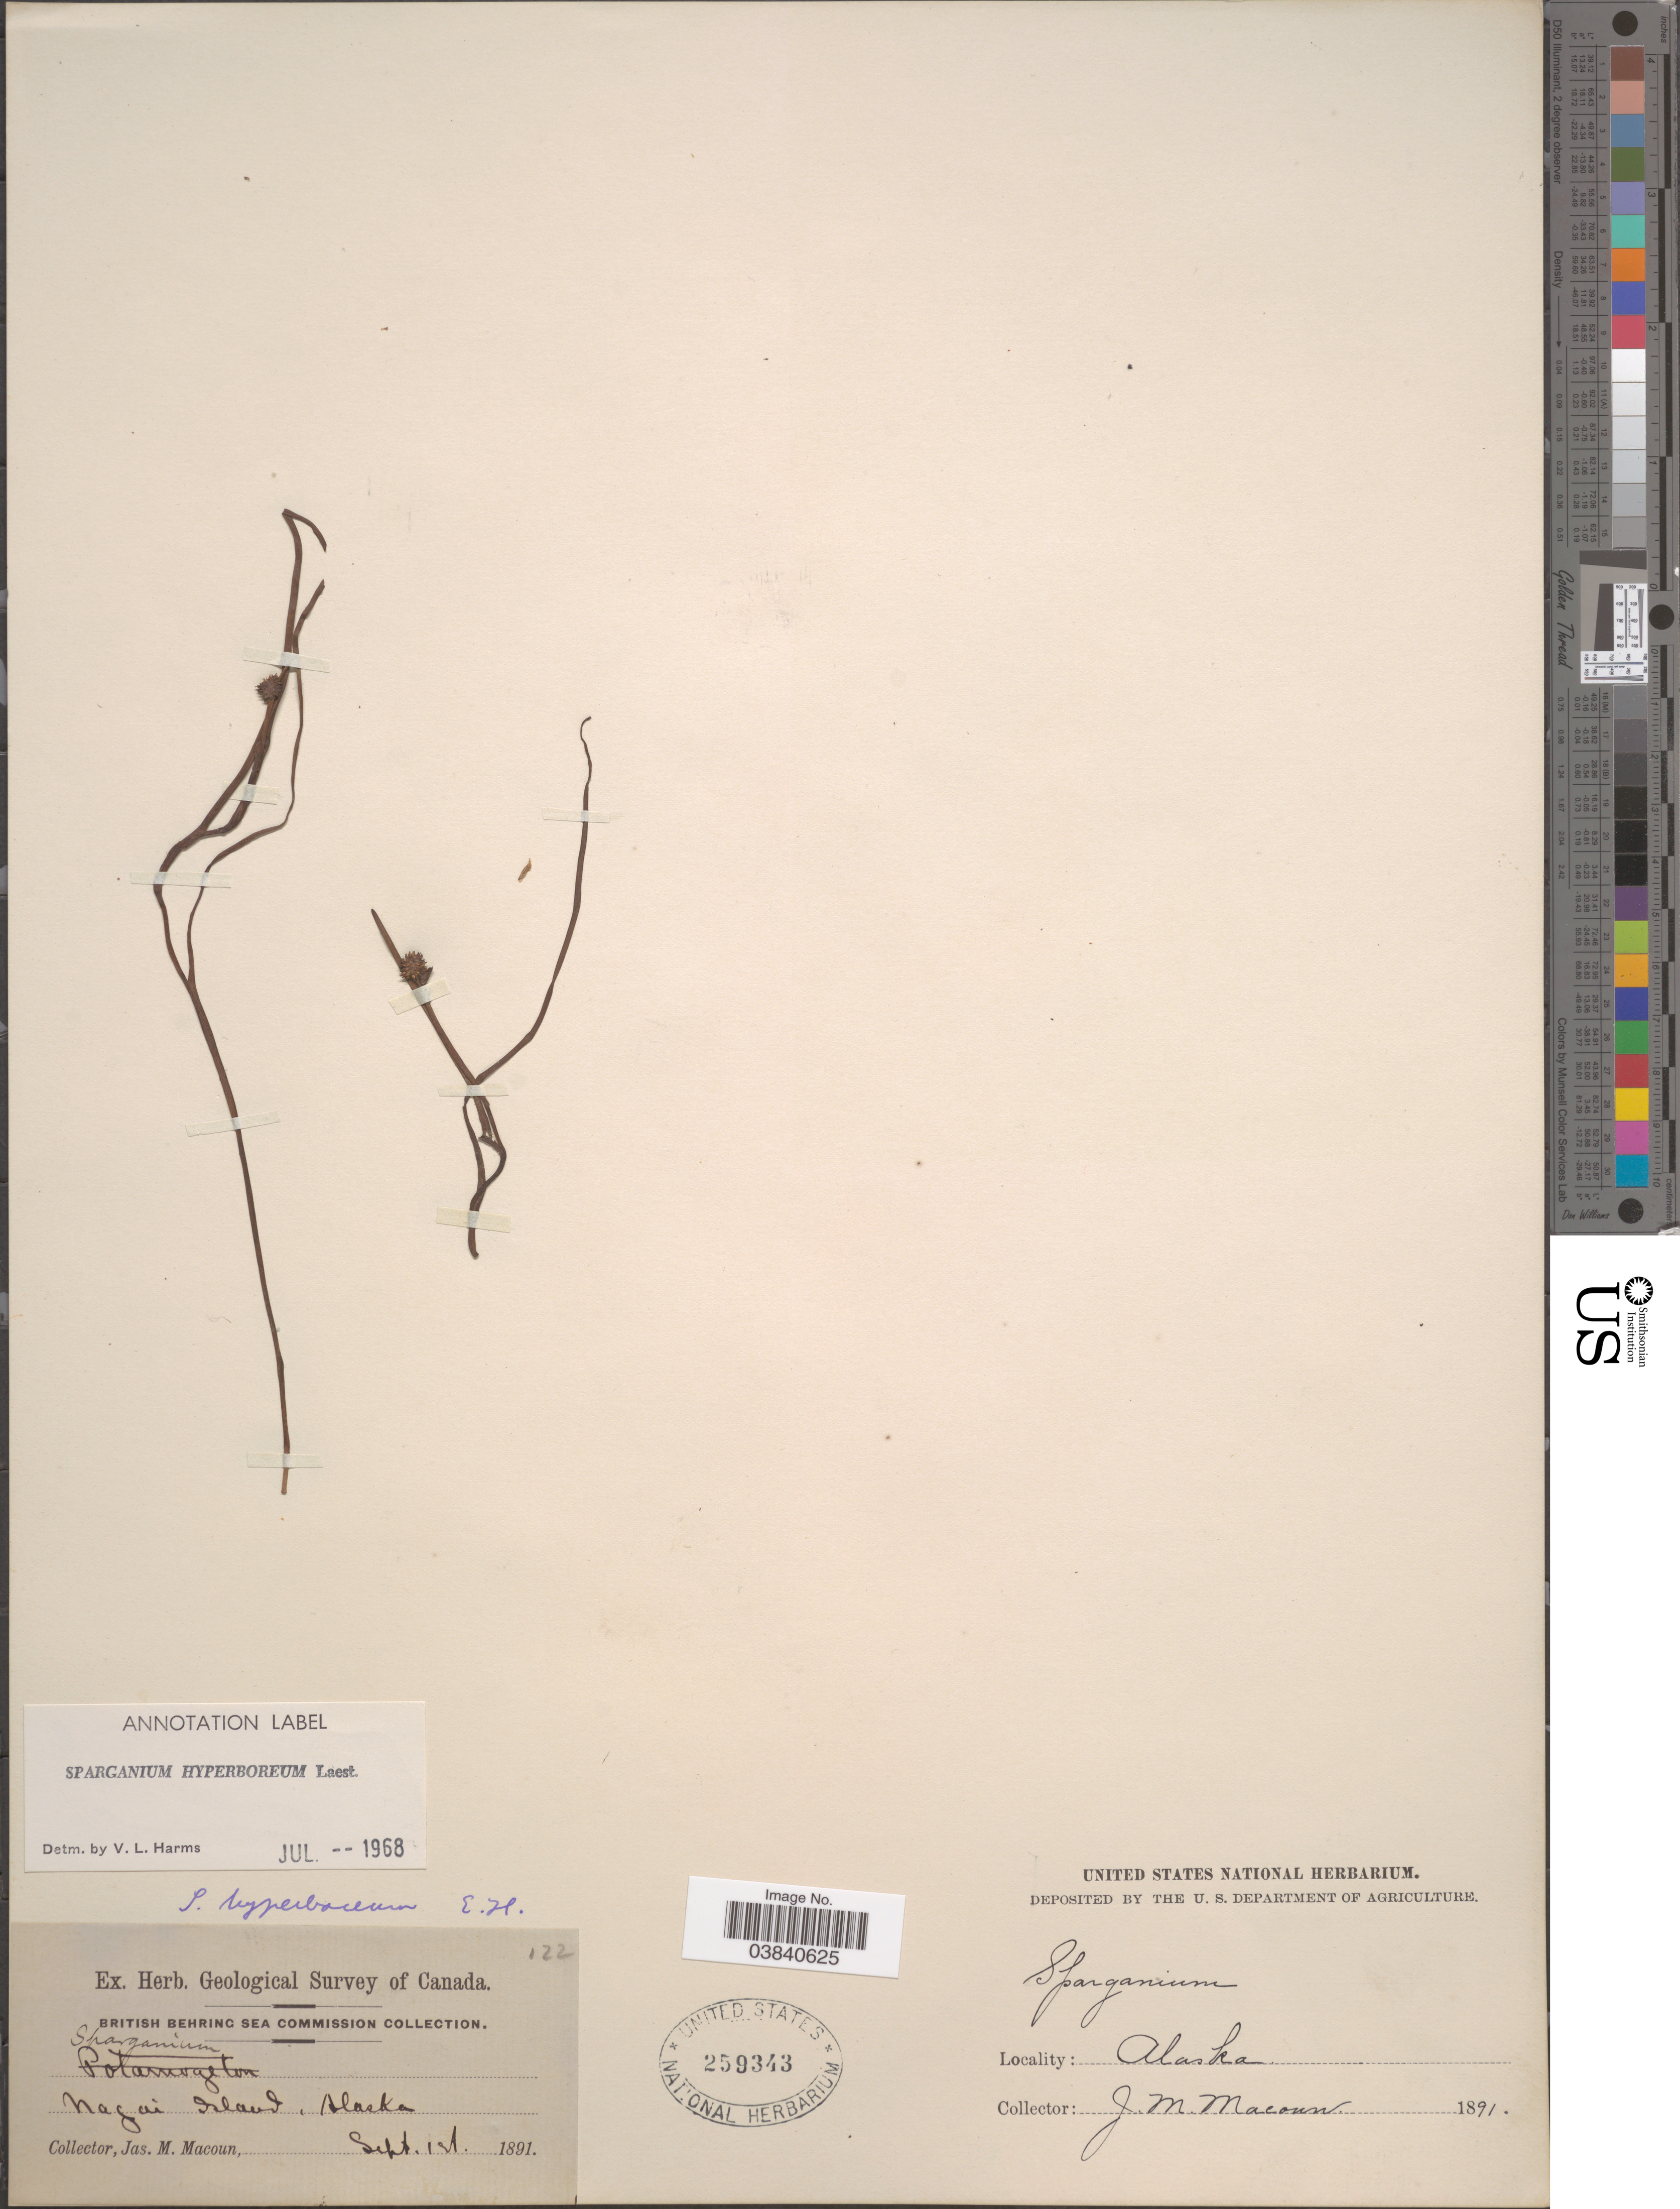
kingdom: Plantae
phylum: Tracheophyta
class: Liliopsida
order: Poales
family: Typhaceae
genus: Sparganium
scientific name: Sparganium hyperboreum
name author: Beurl. ex Laest.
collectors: J. M. Macoun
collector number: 122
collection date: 1891-09-01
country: United States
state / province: Alaska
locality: British Behring Sea Commission. Nagai Island.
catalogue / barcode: US 259343